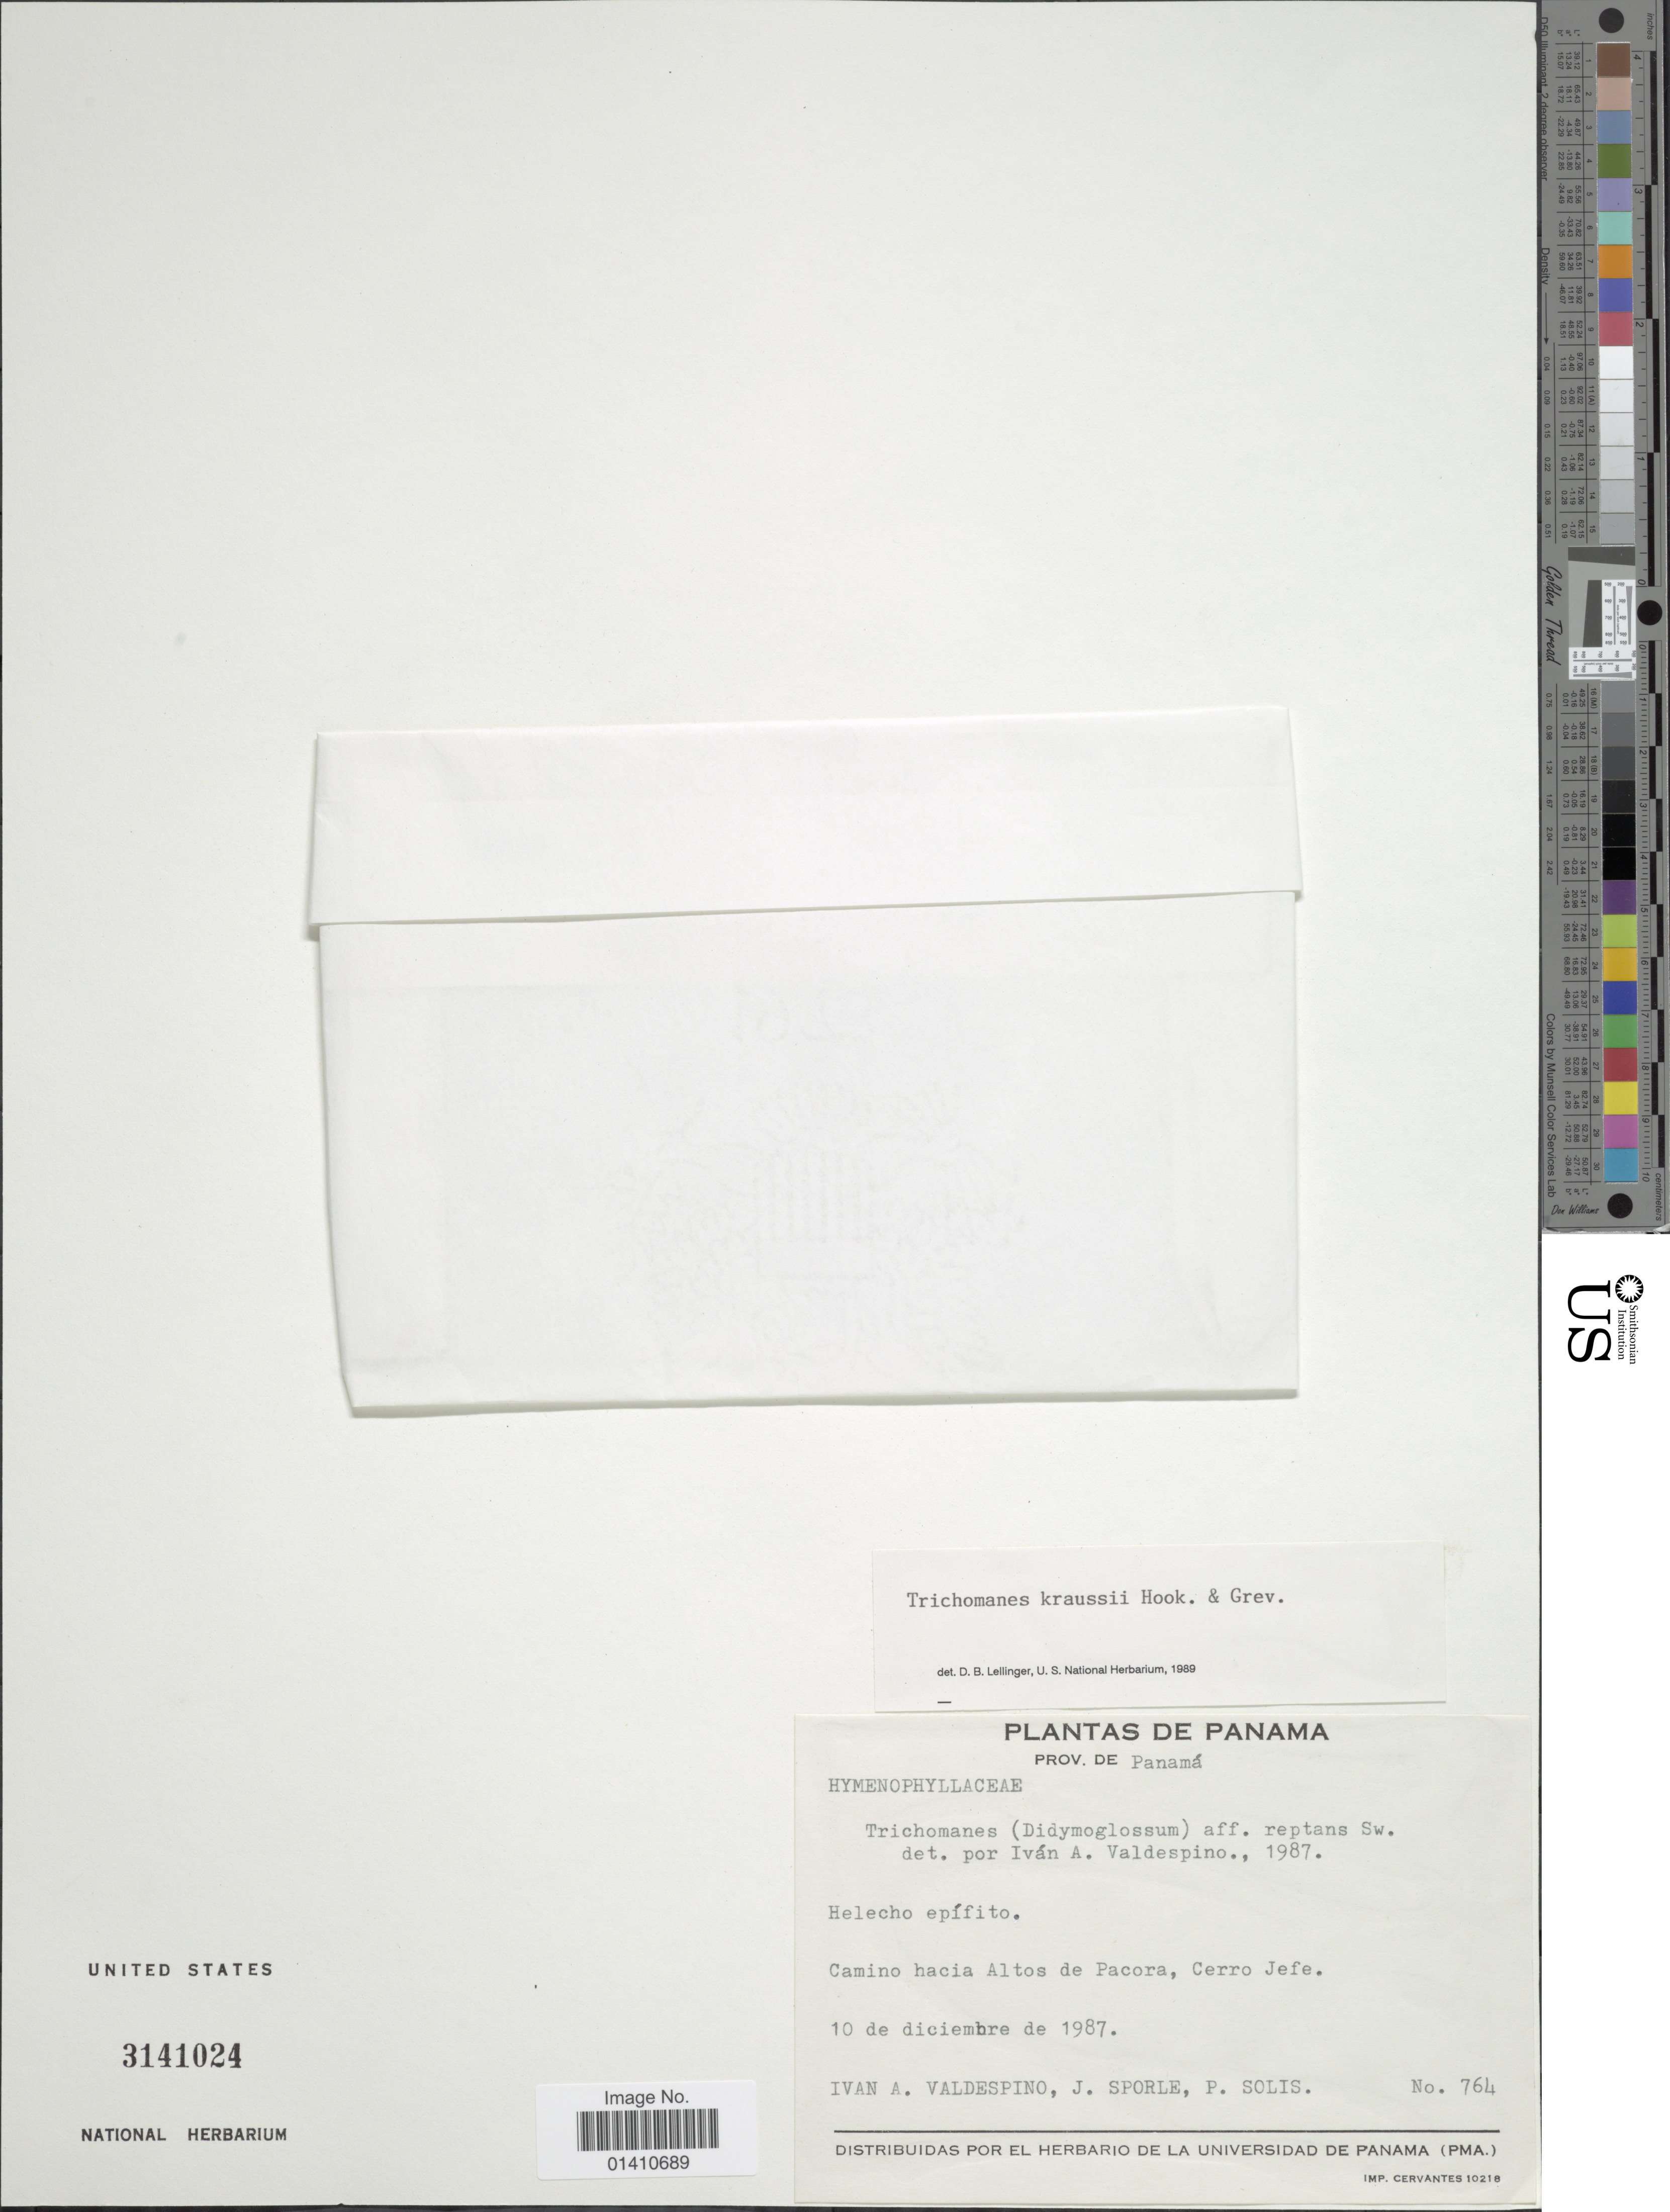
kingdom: Plantae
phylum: Tracheophyta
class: Polypodiopsida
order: Hymenophyllales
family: Hymenophyllaceae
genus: Didymoglossum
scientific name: Didymoglossum kraussii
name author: (Hook. & Grev.) C. Presl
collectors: I. A. Valdespino, J. Sporle & P. Solis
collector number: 764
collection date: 1987-12-10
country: Panama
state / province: Panamá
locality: Helecho epifito. Camino hacia Altos de Pacora, Cerro Jefe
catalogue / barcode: US 3141024